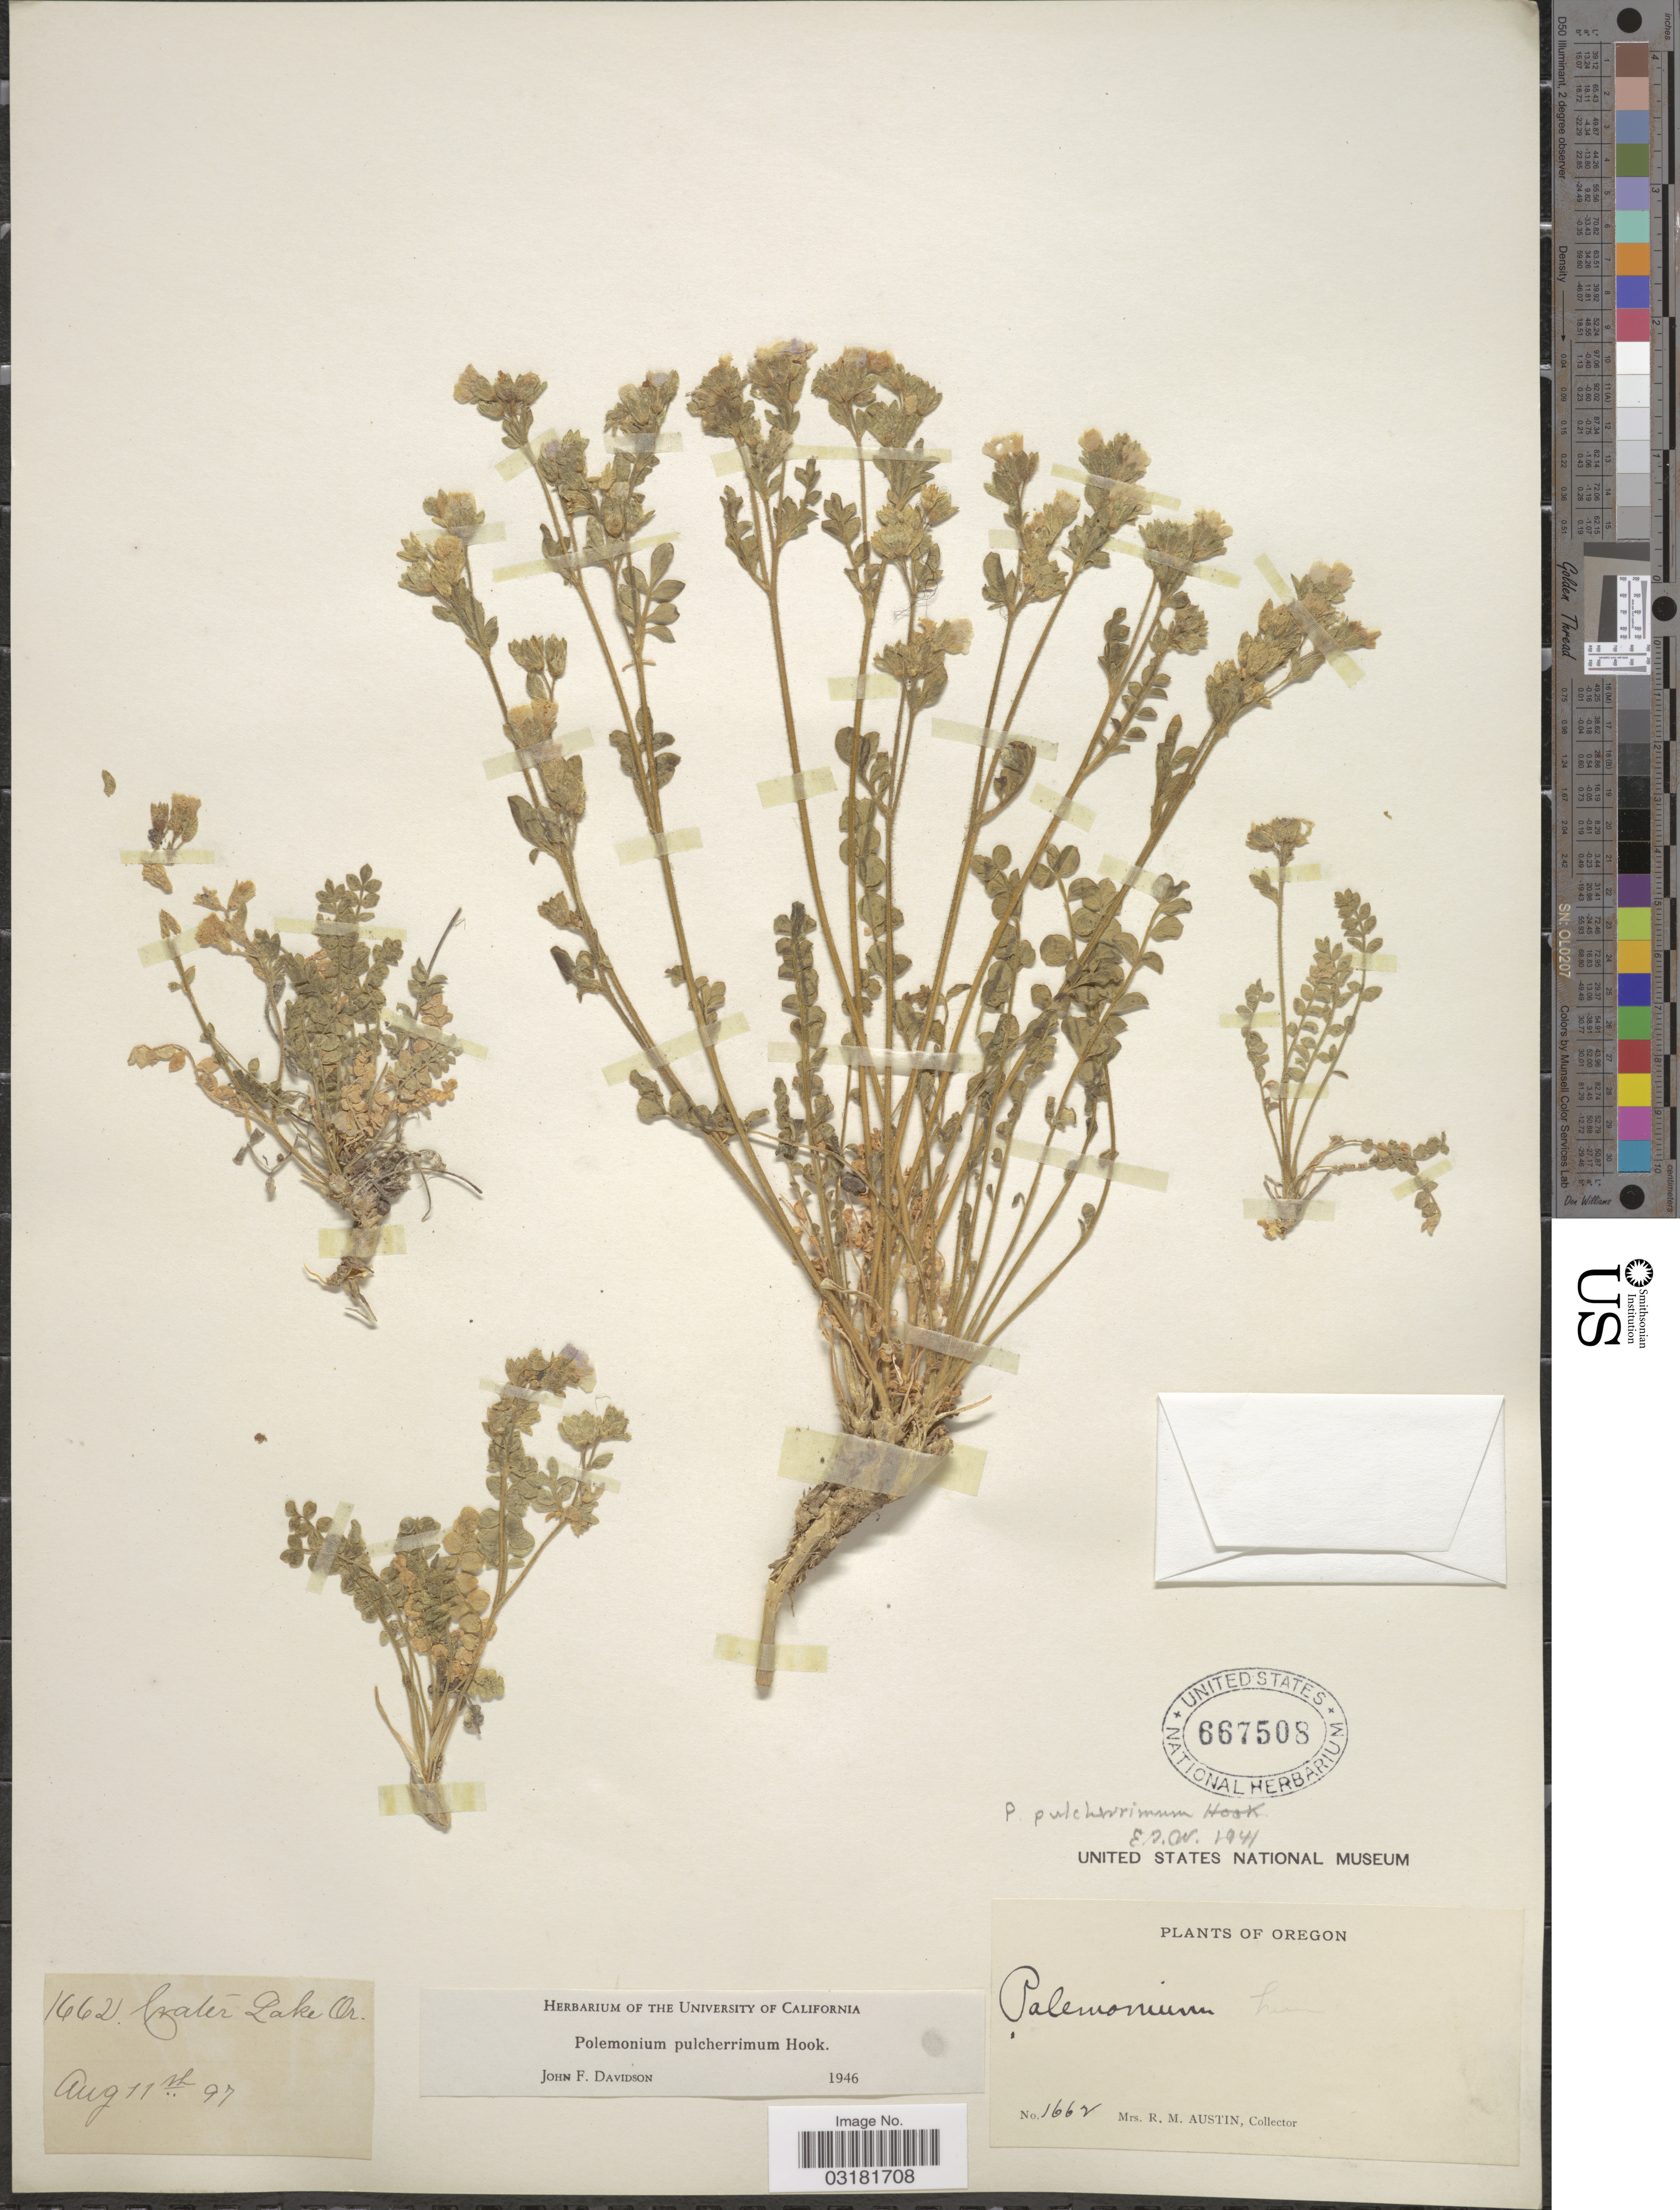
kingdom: Plantae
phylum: Tracheophyta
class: Magnoliopsida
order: Ericales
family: Polemoniaceae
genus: Polemonium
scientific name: Polemonium pulcherrimum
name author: Hook.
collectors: R. Austin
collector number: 1662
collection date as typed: Transcribed d/m/y: 11/8/97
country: United States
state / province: Oregon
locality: Crater Lake Or.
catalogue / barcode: US 667508